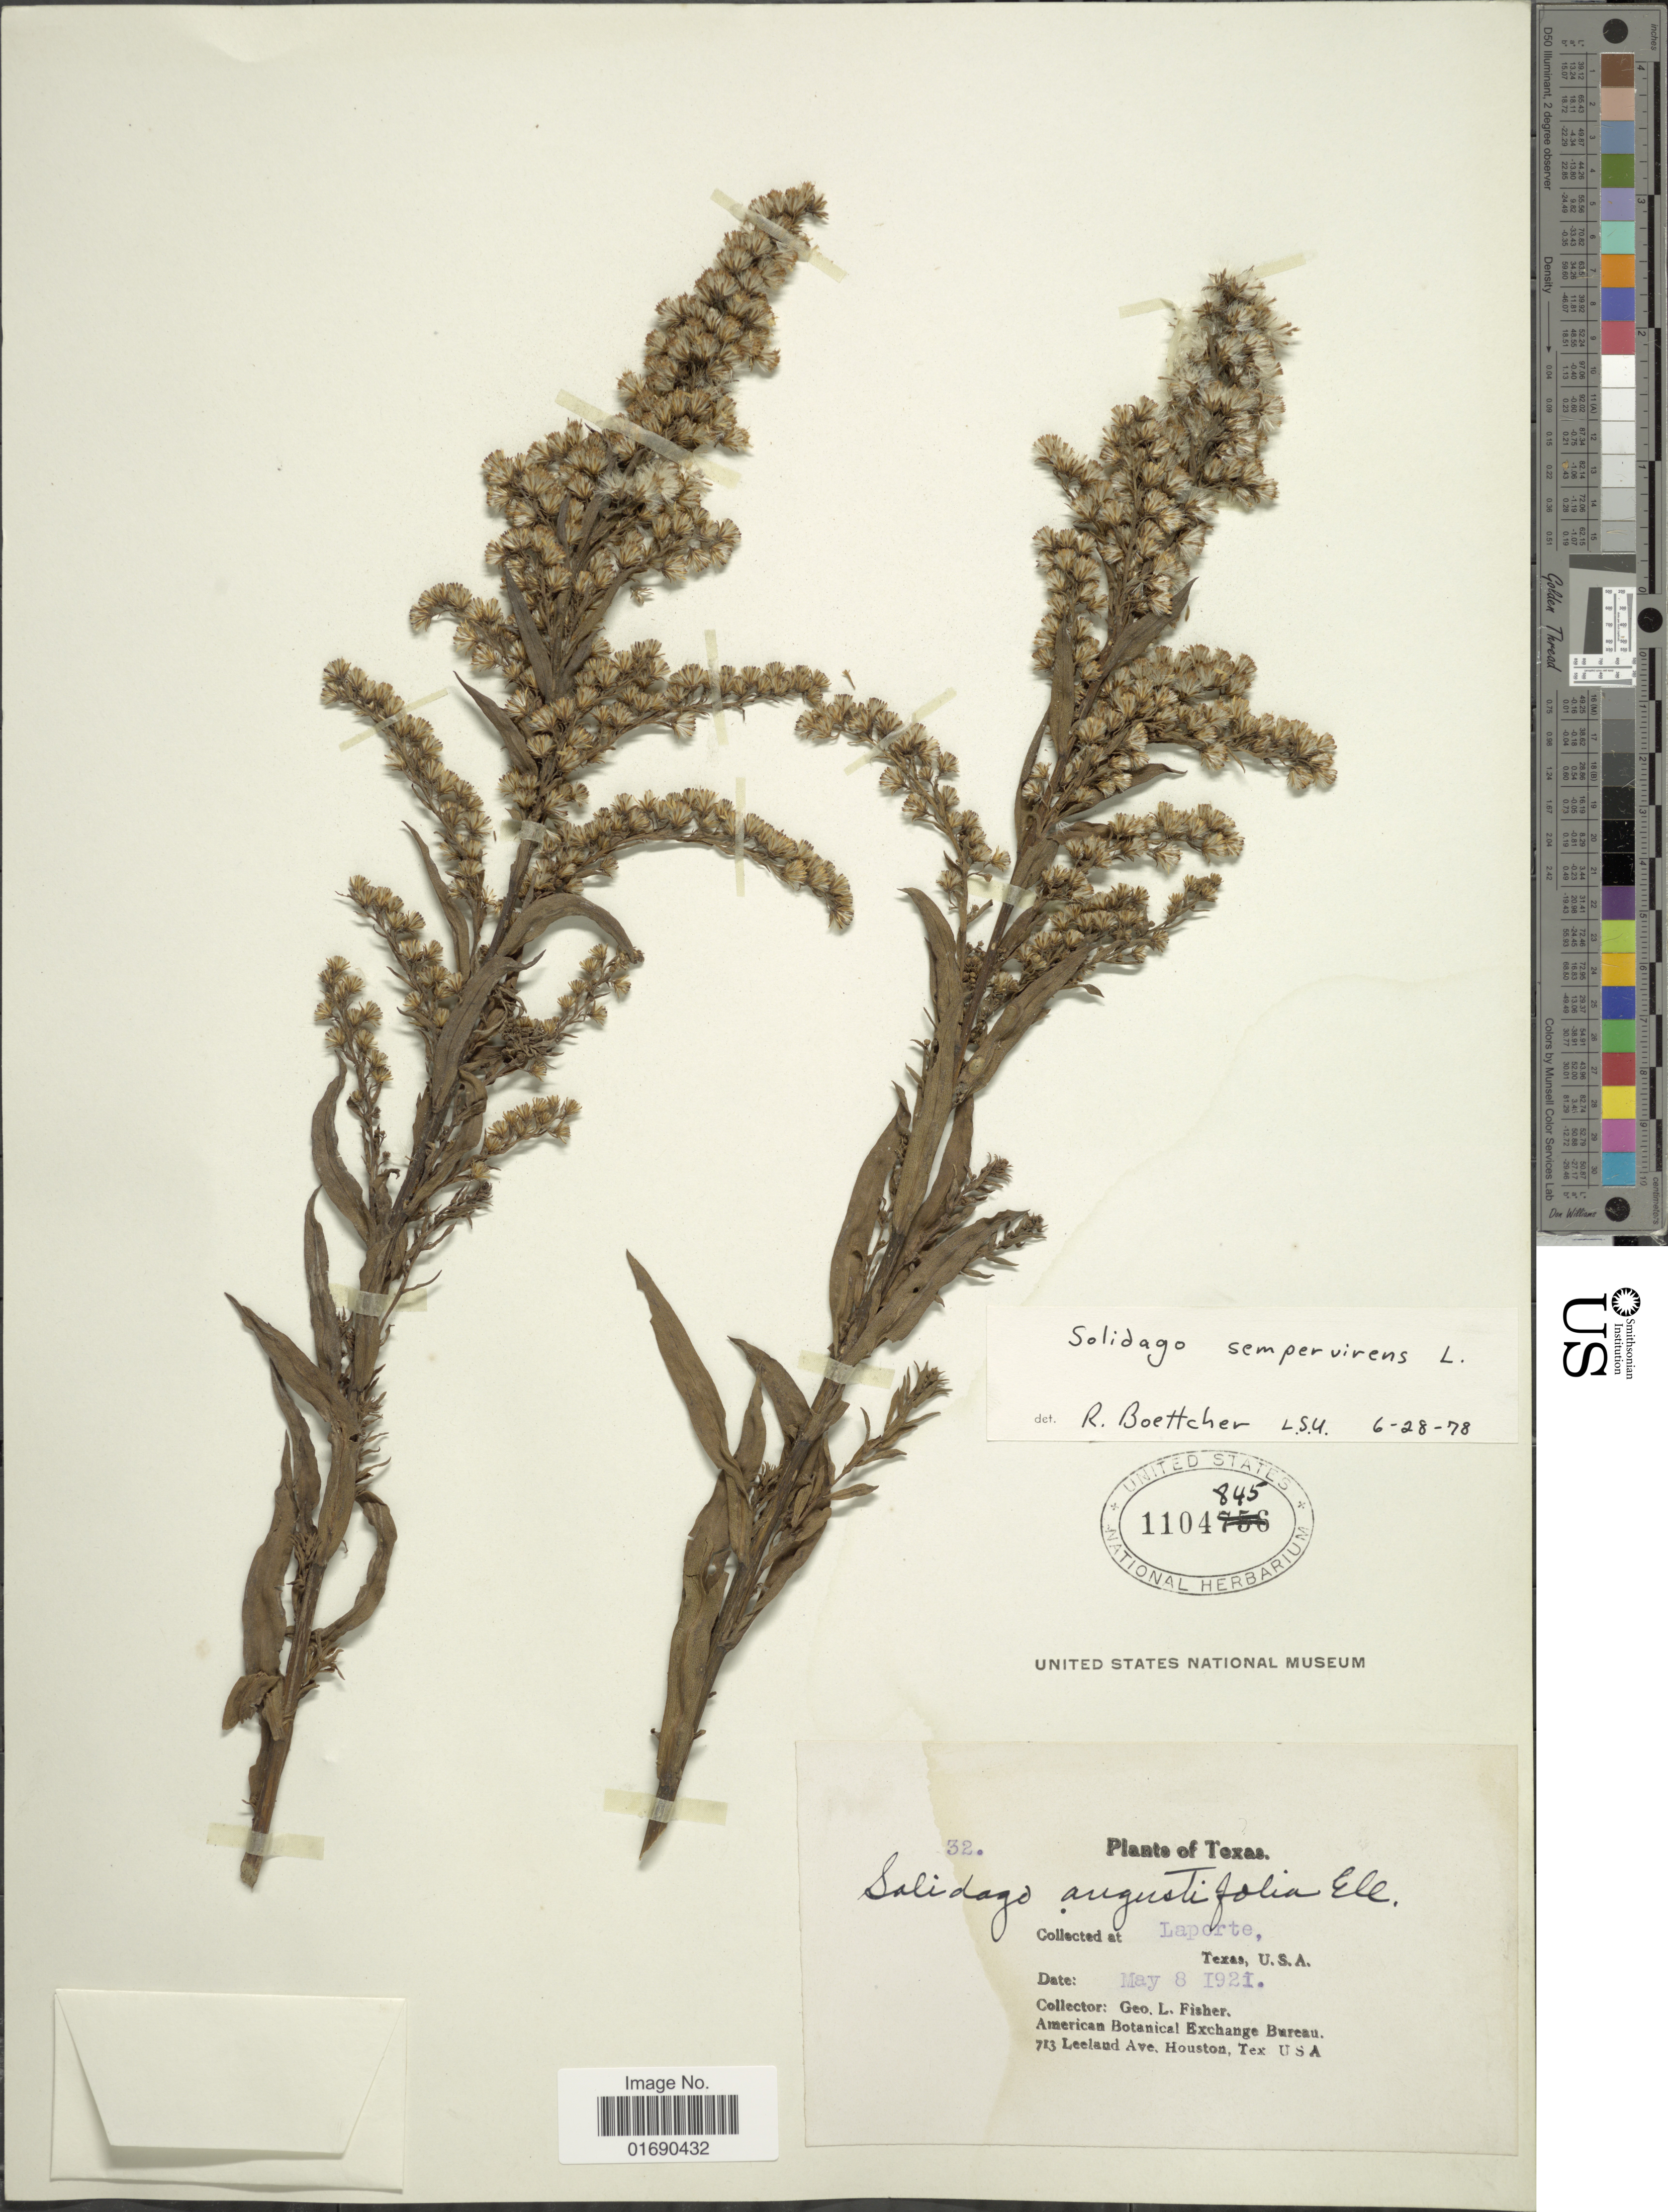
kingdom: Plantae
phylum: Tracheophyta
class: Magnoliopsida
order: Asterales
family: Asteraceae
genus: Solidago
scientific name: Solidago sempervirens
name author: L.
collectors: G. L. Fisher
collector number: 32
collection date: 1921-05-08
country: United States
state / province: Texas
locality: Laporte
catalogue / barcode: US 1104845